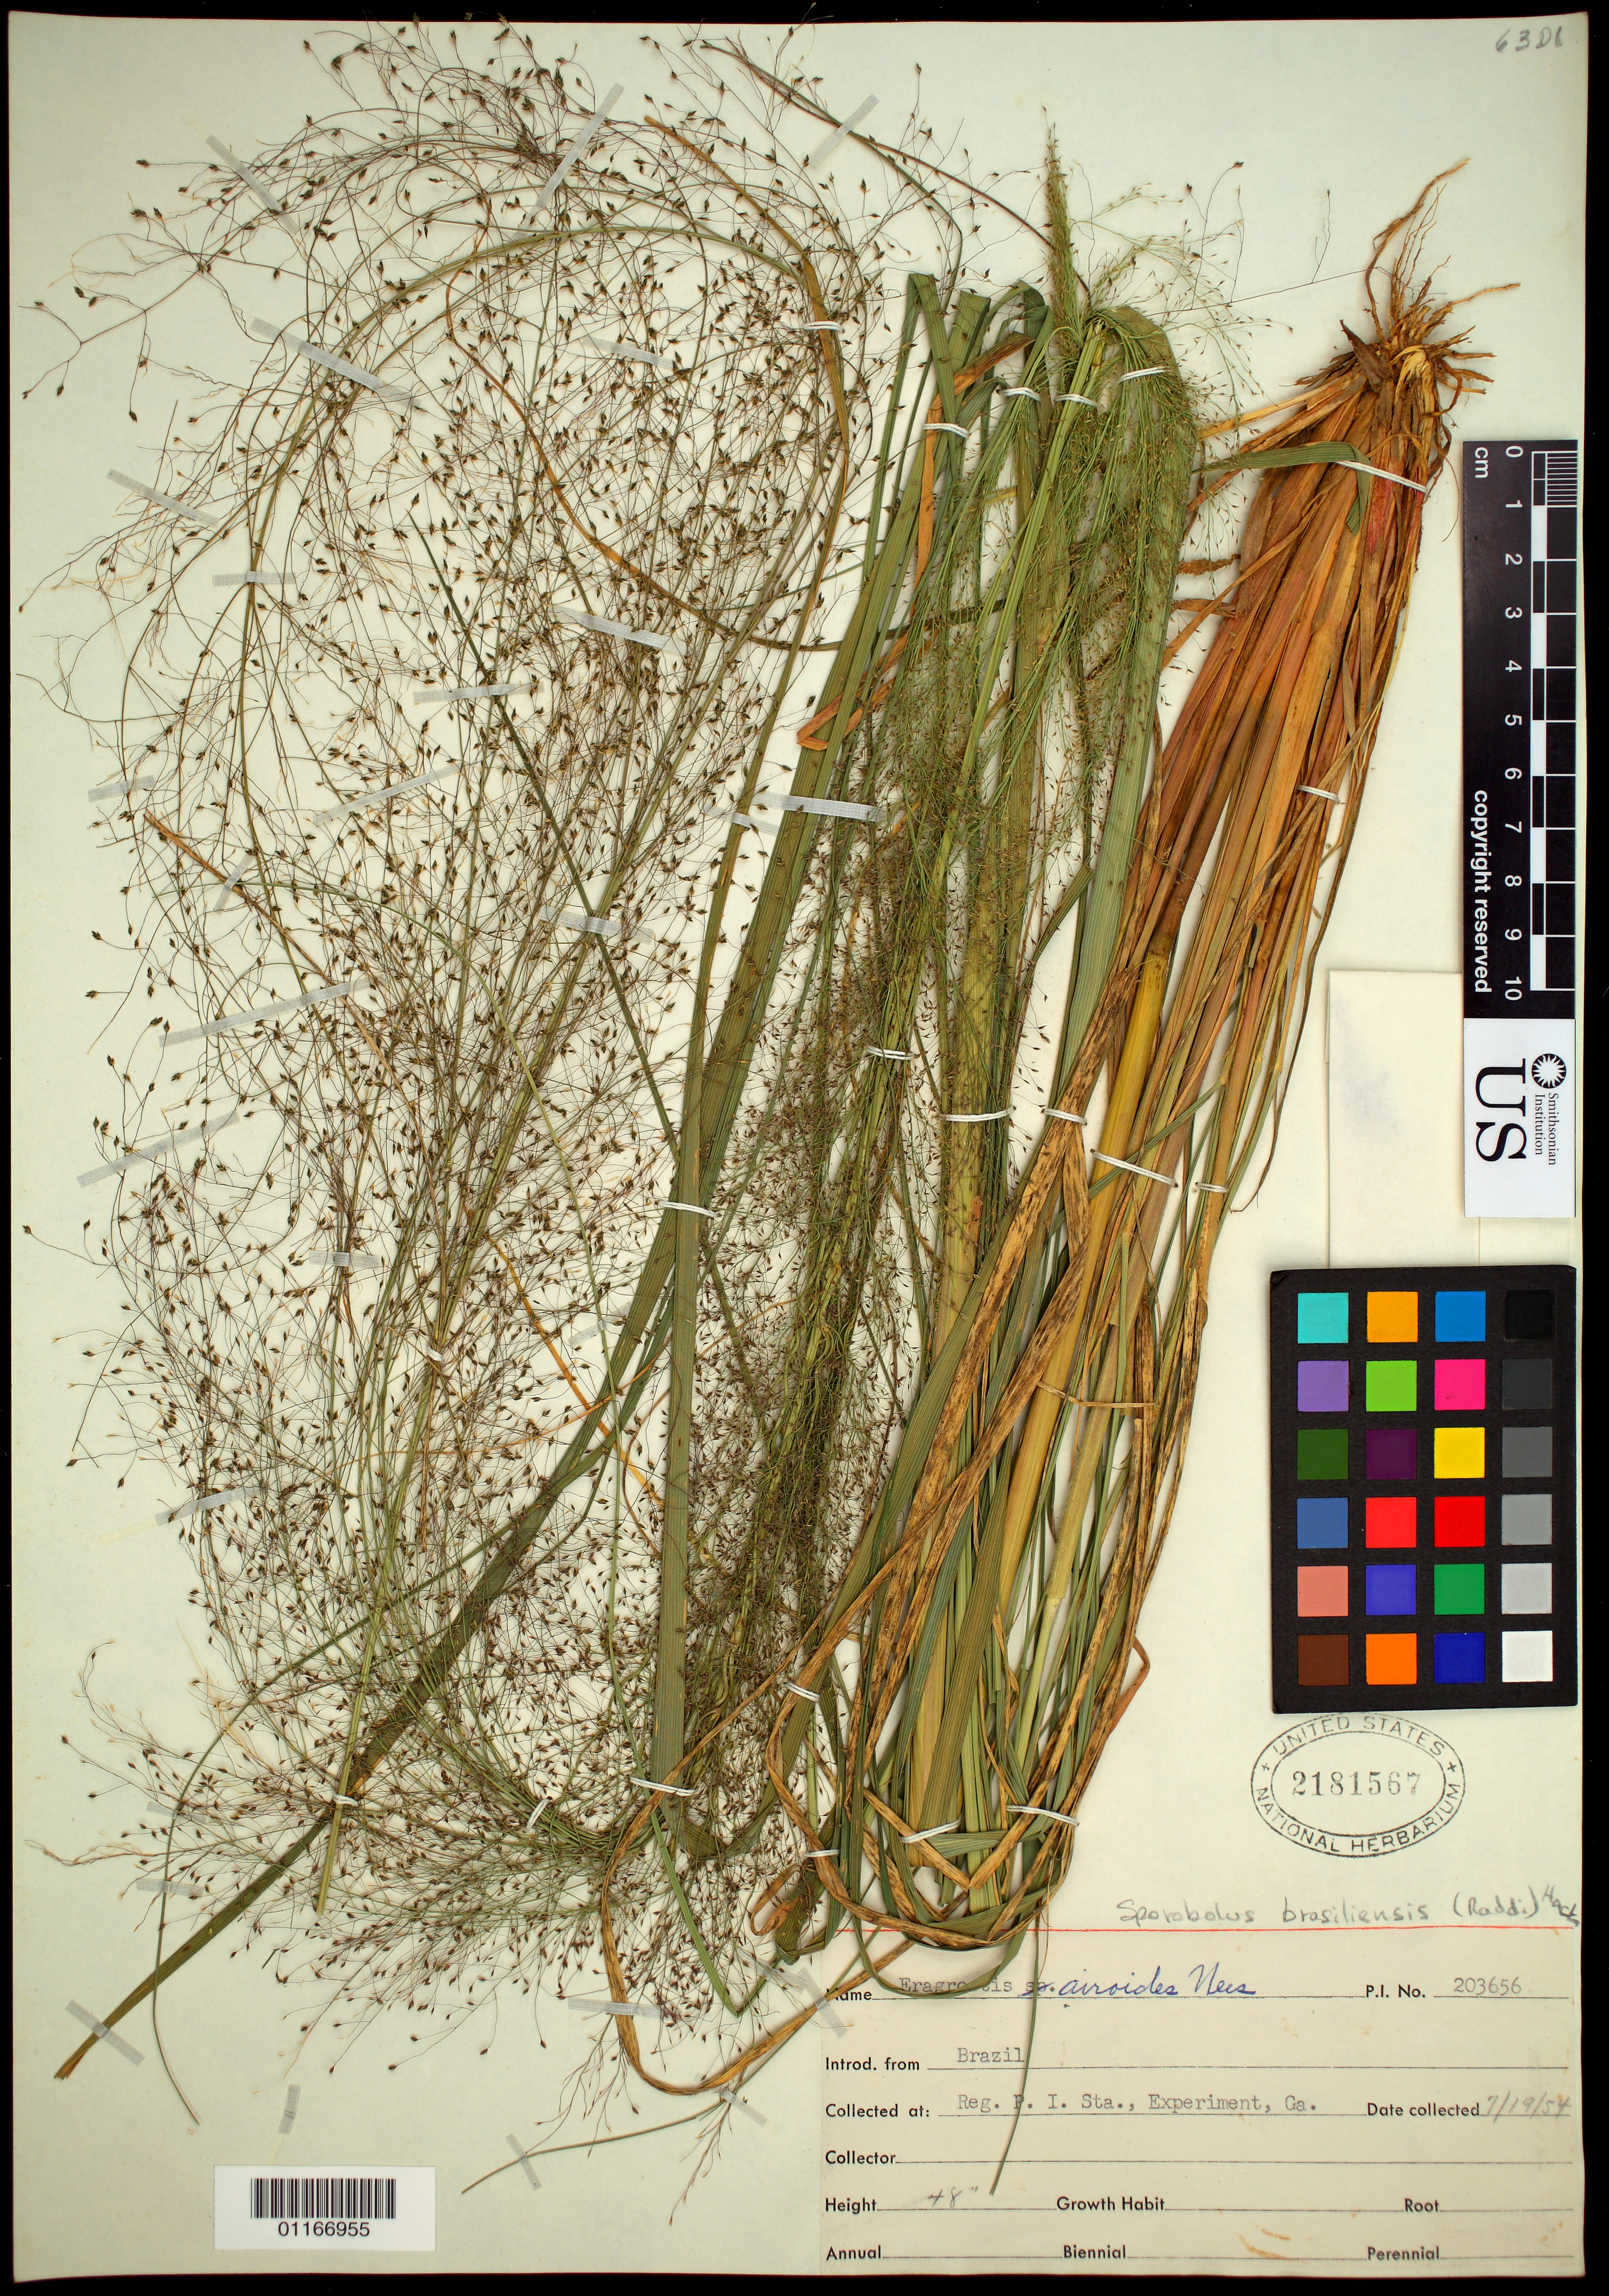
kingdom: Plantae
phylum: Tracheophyta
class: Liliopsida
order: Poales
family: Poaceae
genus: Eragrostis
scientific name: Eragrostis airoides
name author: Nees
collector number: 203656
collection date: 1954-07-19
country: Brazil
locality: Reg. P.I. Sta, Experiment, Ga.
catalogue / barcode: US 2181567